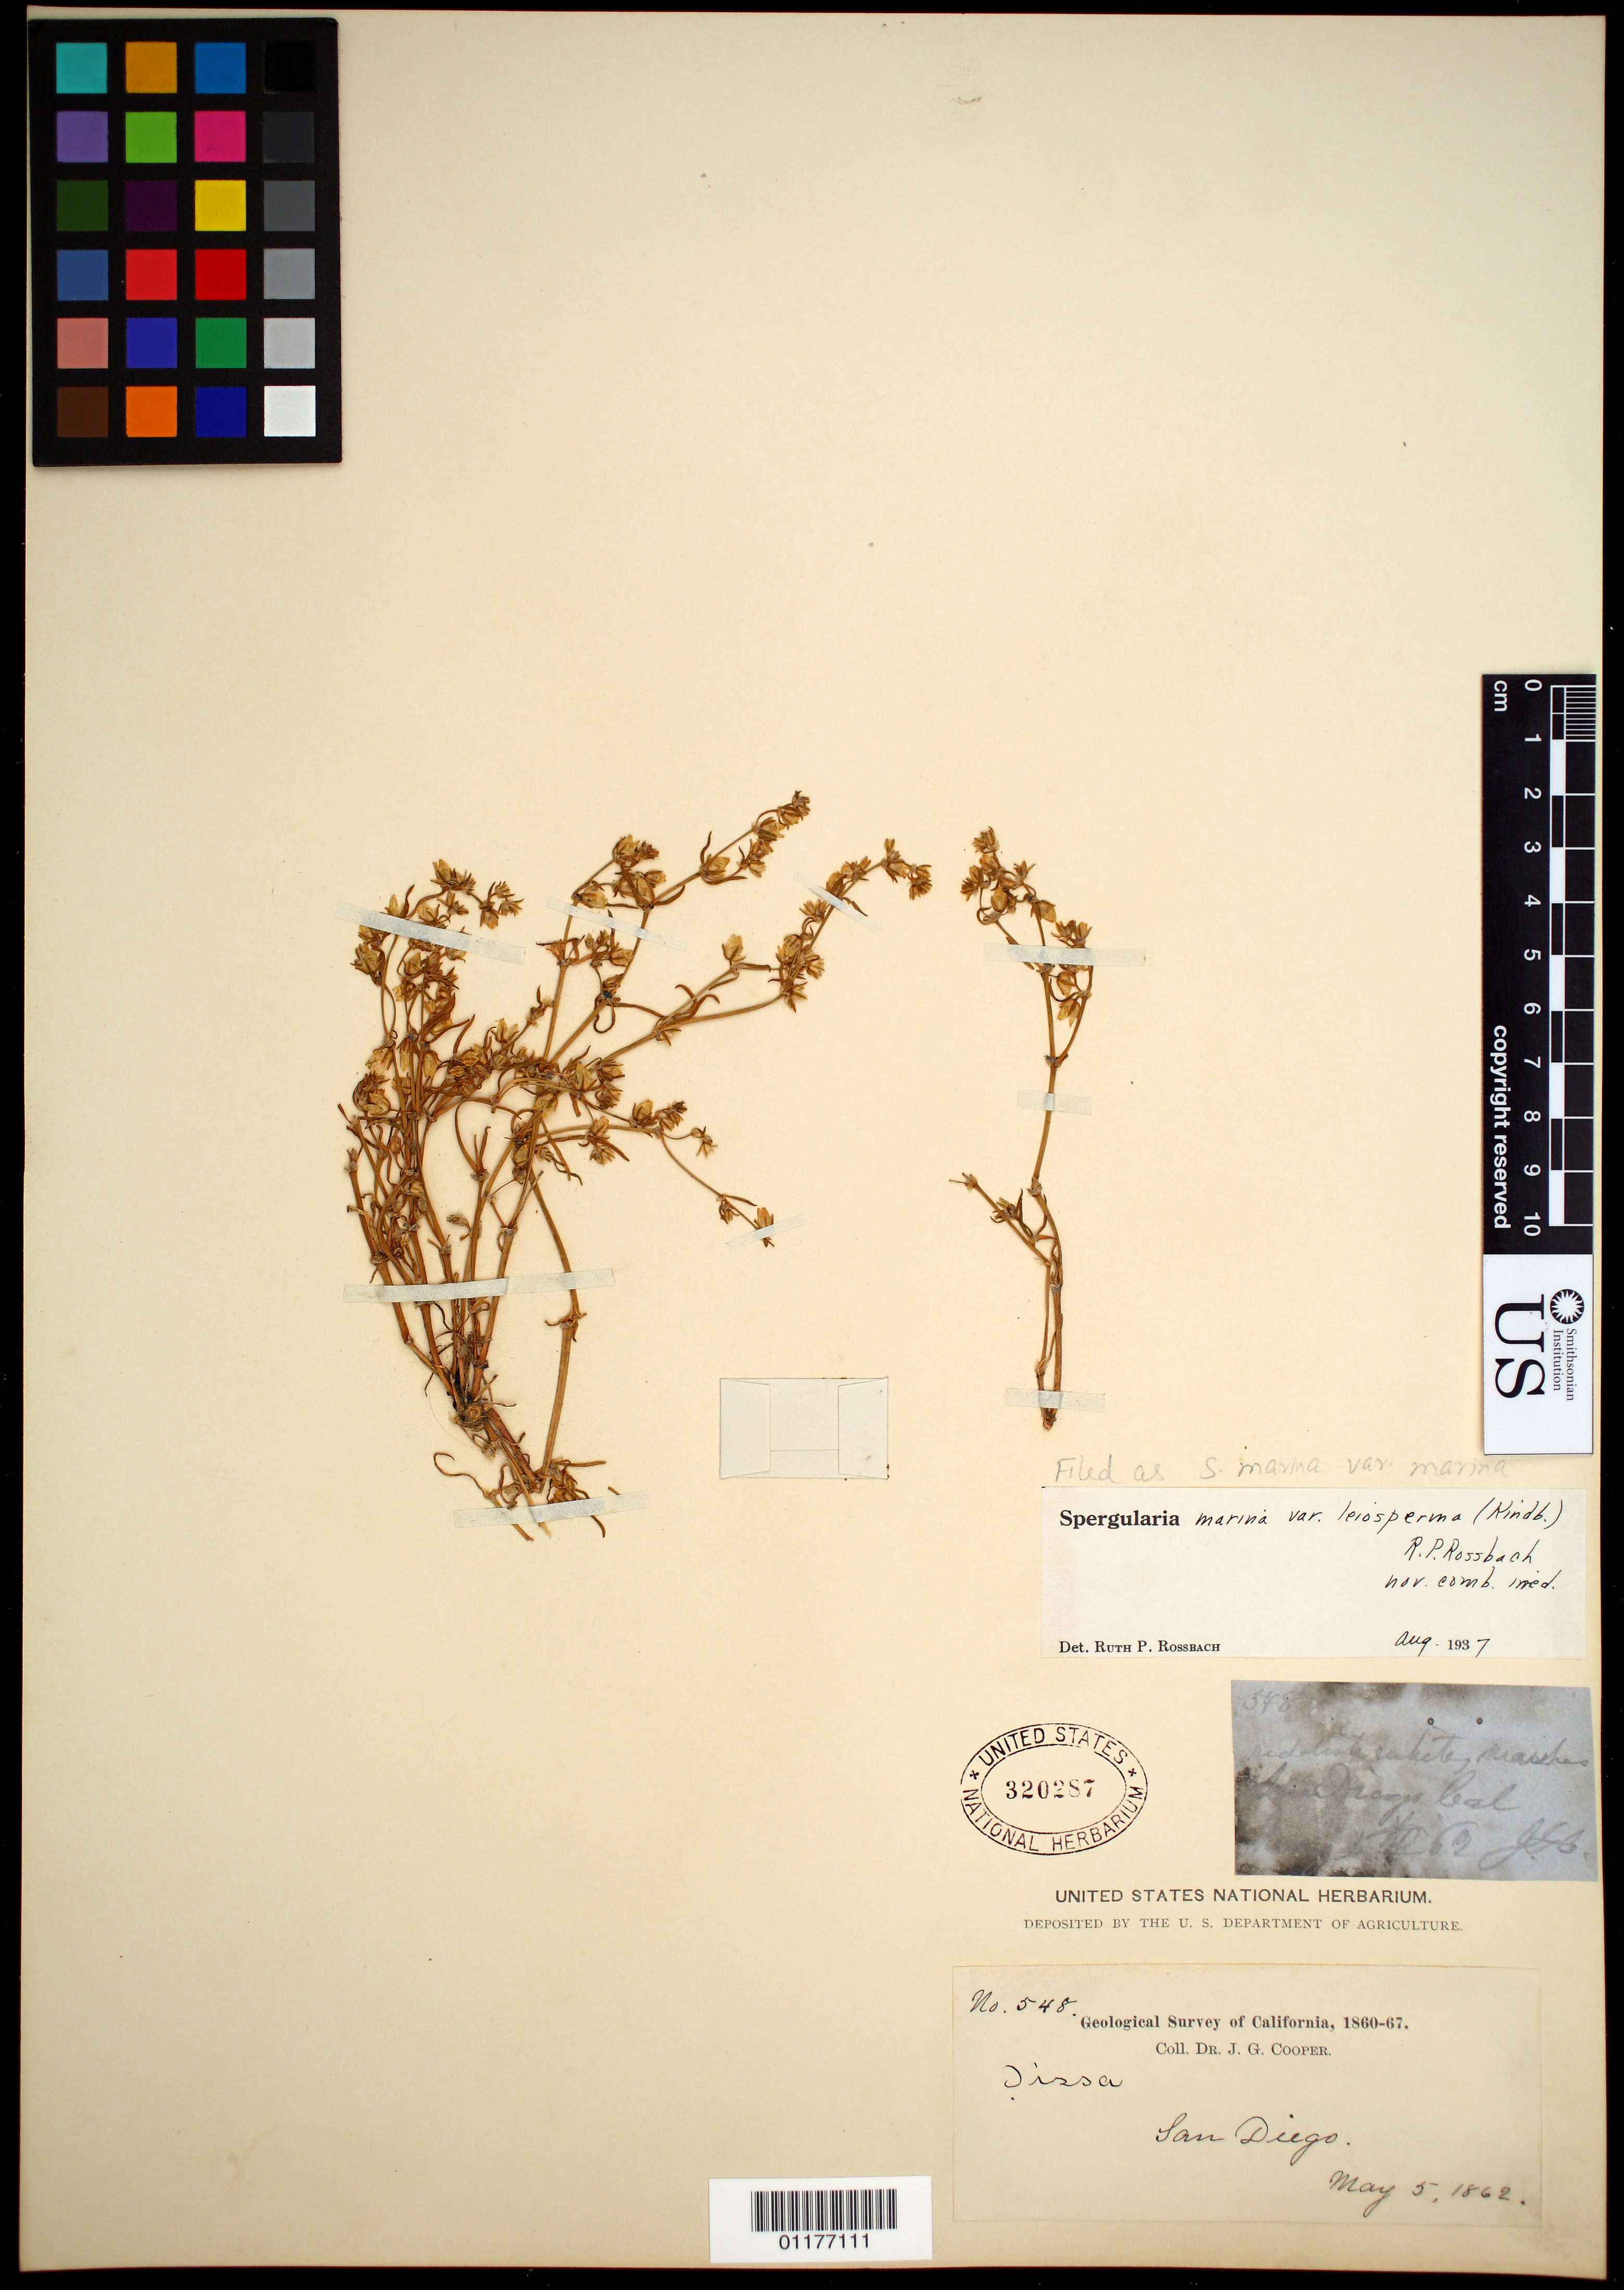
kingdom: Plantae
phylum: Tracheophyta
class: Magnoliopsida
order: Caryophyllales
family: Caryophyllaceae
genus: Spergularia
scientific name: Spergularia marina var. marina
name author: (L.) Griseb.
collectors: W. H. Brewer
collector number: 525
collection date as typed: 01 May 1861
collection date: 1861-05-01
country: United States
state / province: California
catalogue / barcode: US 320286